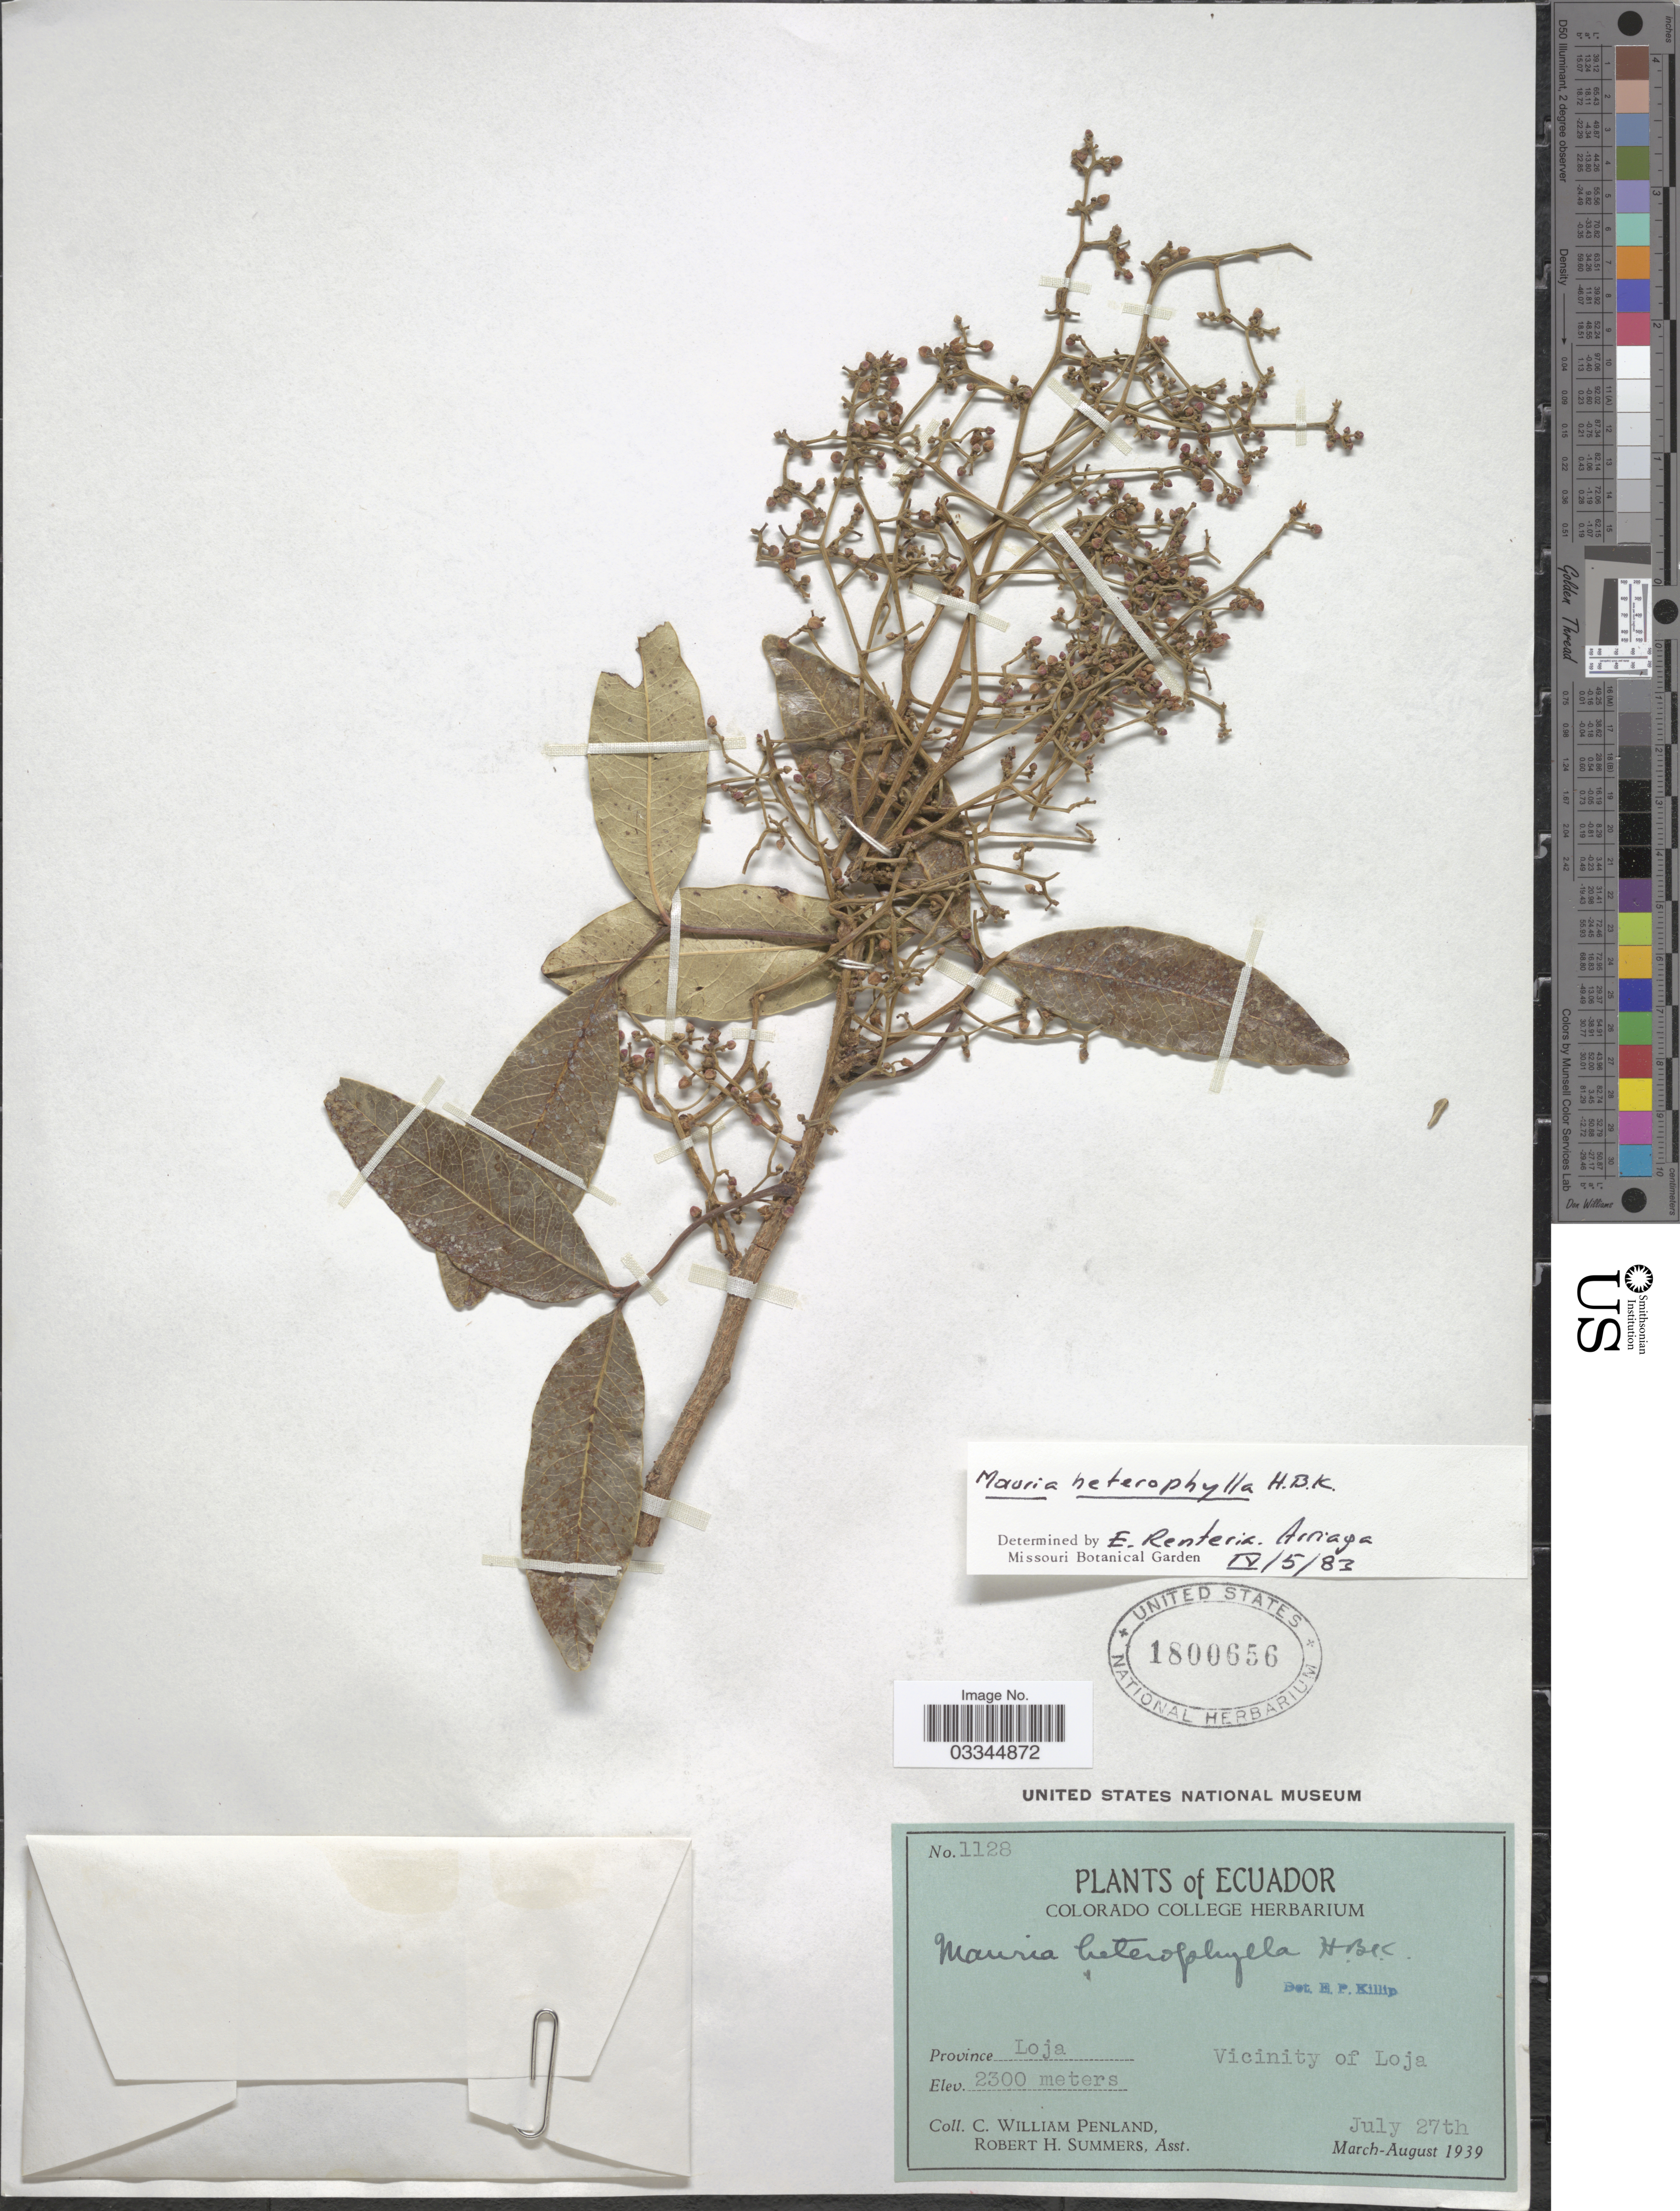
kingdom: Plantae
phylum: Tracheophyta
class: Magnoliopsida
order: Sapindales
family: Anacardiaceae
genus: Mauria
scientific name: Mauria heterophylla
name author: Kunth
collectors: C. W. Penland & R. Summers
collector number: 1128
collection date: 1939-07-27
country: Ecuador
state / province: Loja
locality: Vicinity of Loja.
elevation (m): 2300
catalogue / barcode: US 1800656